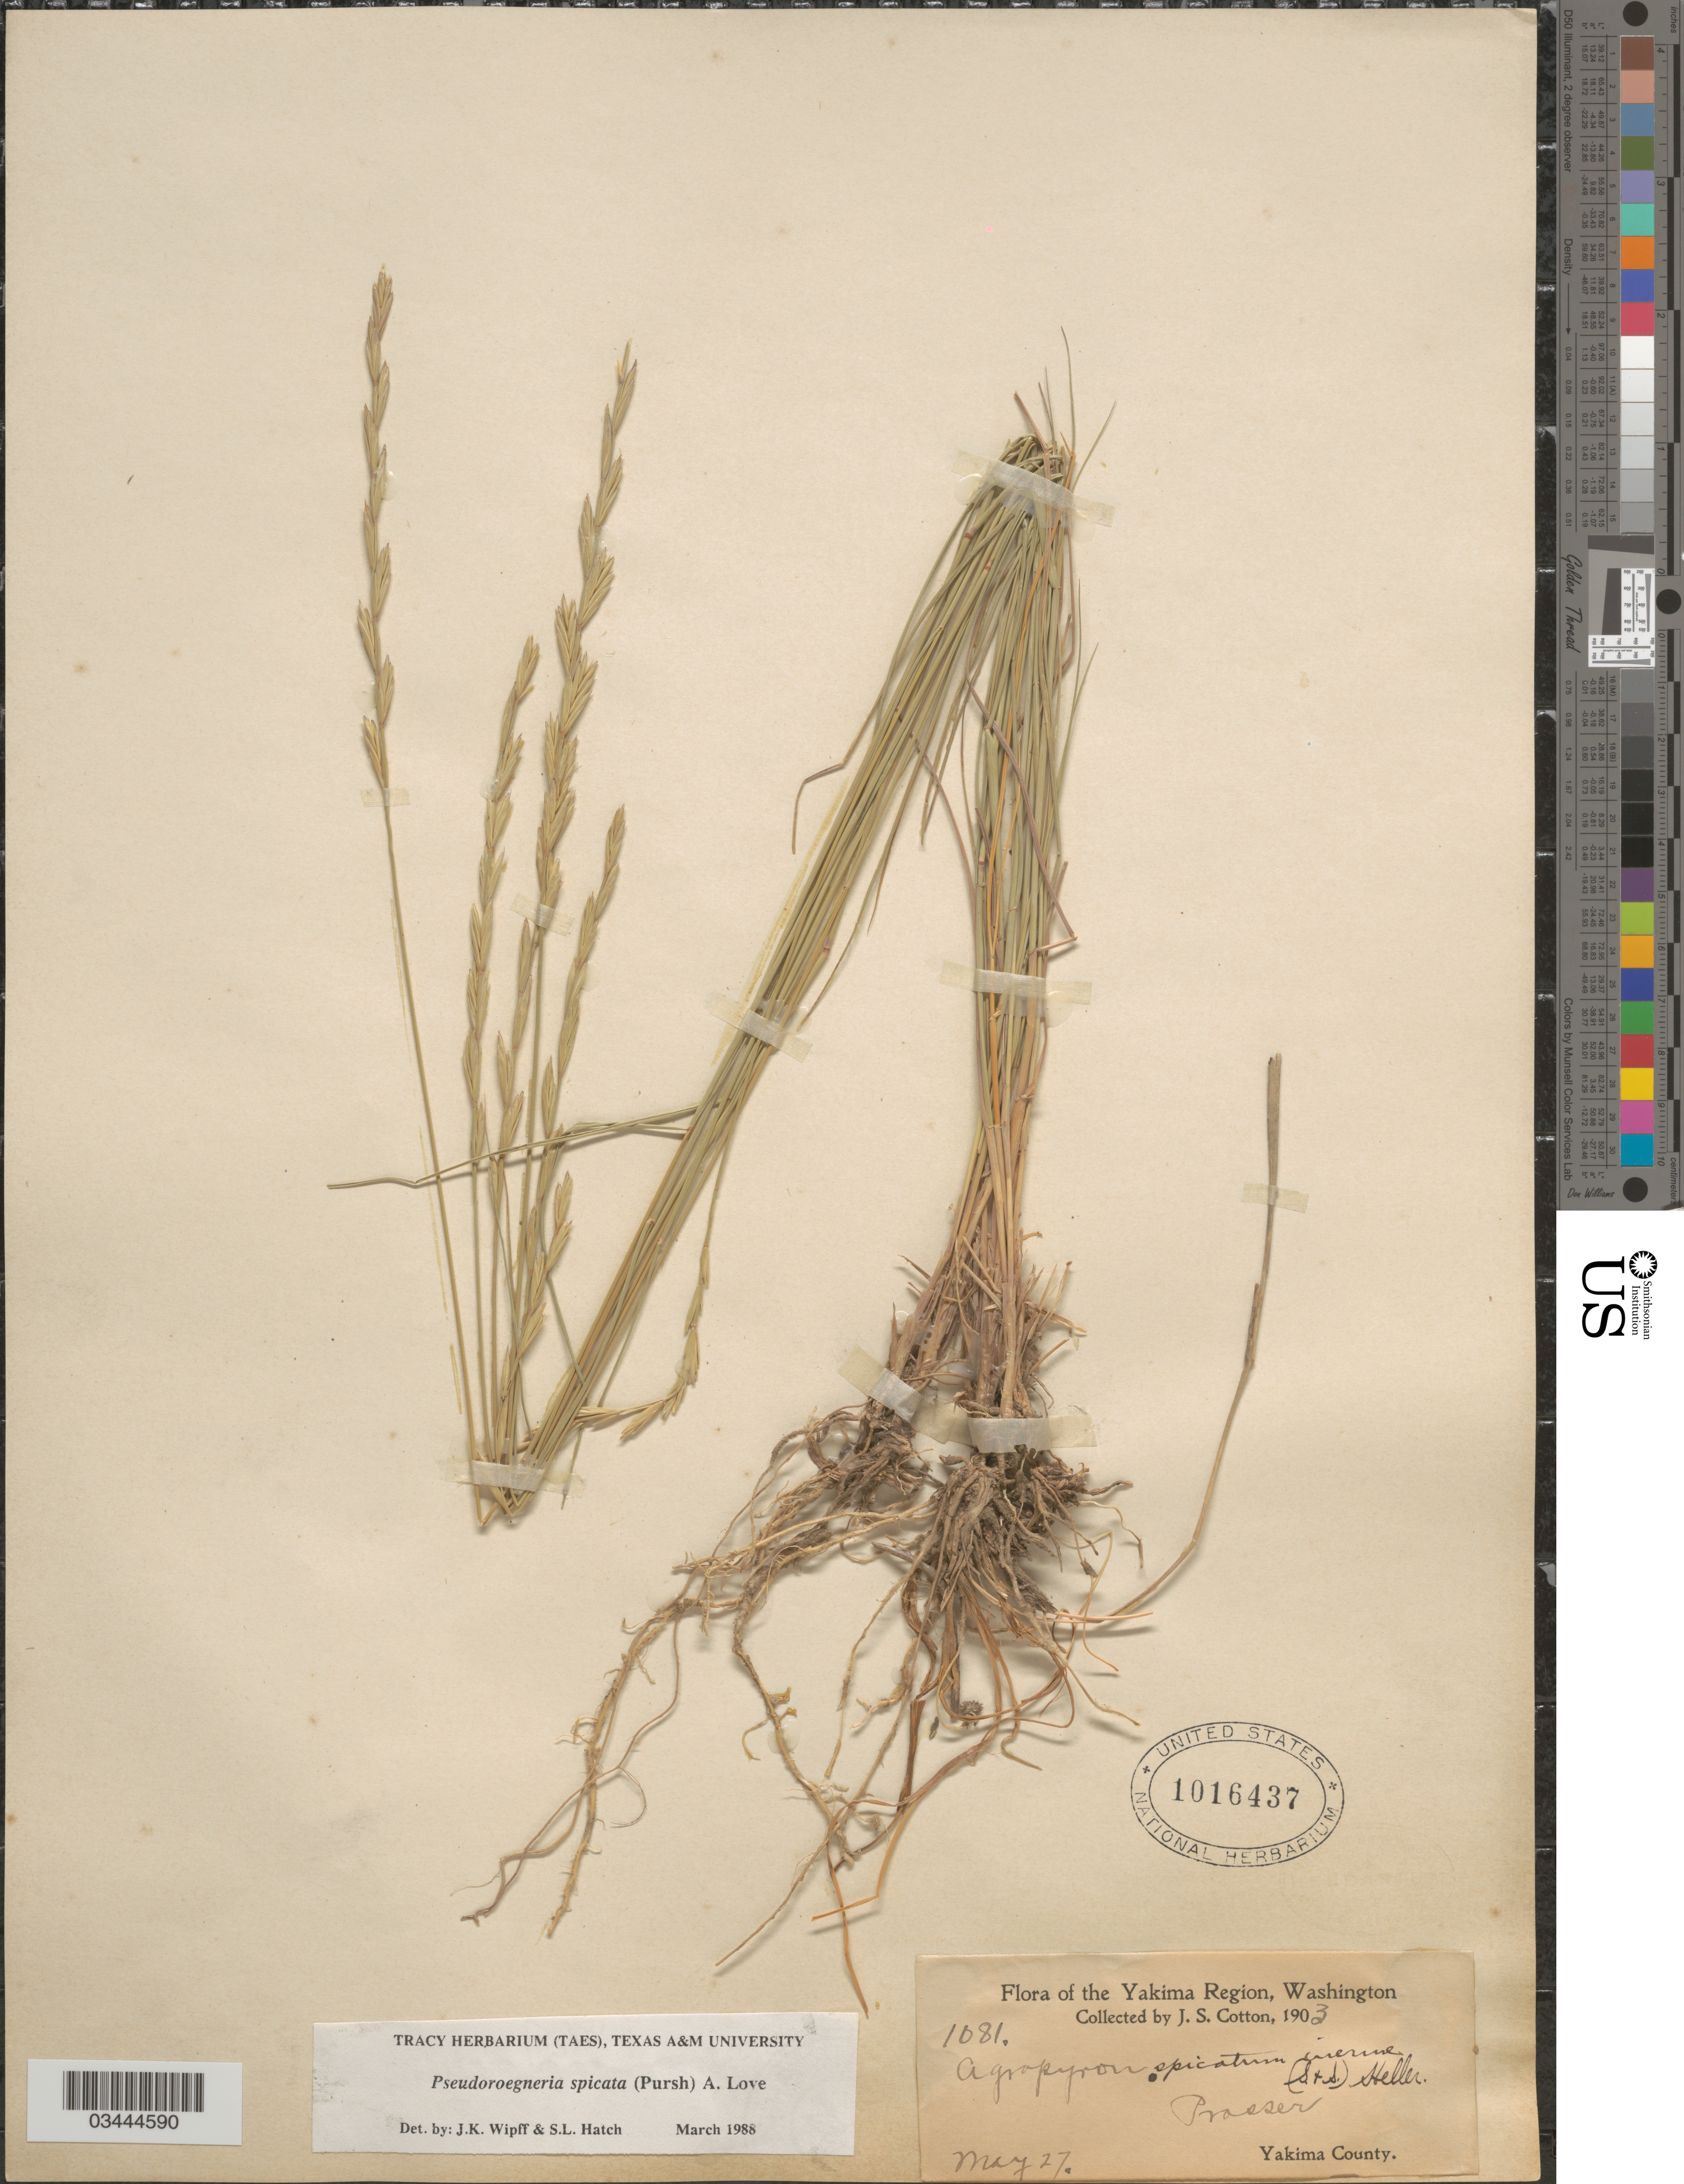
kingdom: Plantae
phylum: Tracheophyta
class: Liliopsida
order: Poales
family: Poaceae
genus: Pseudoroegneria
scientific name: Pseudoroegneria spicata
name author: (Pursh) Á. Löve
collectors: J. S. Cotton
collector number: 1081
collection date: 1903-05-27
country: United States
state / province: Washington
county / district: Yakima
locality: The Yakima Region. Prasser. Yakima County.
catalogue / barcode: US 1016437